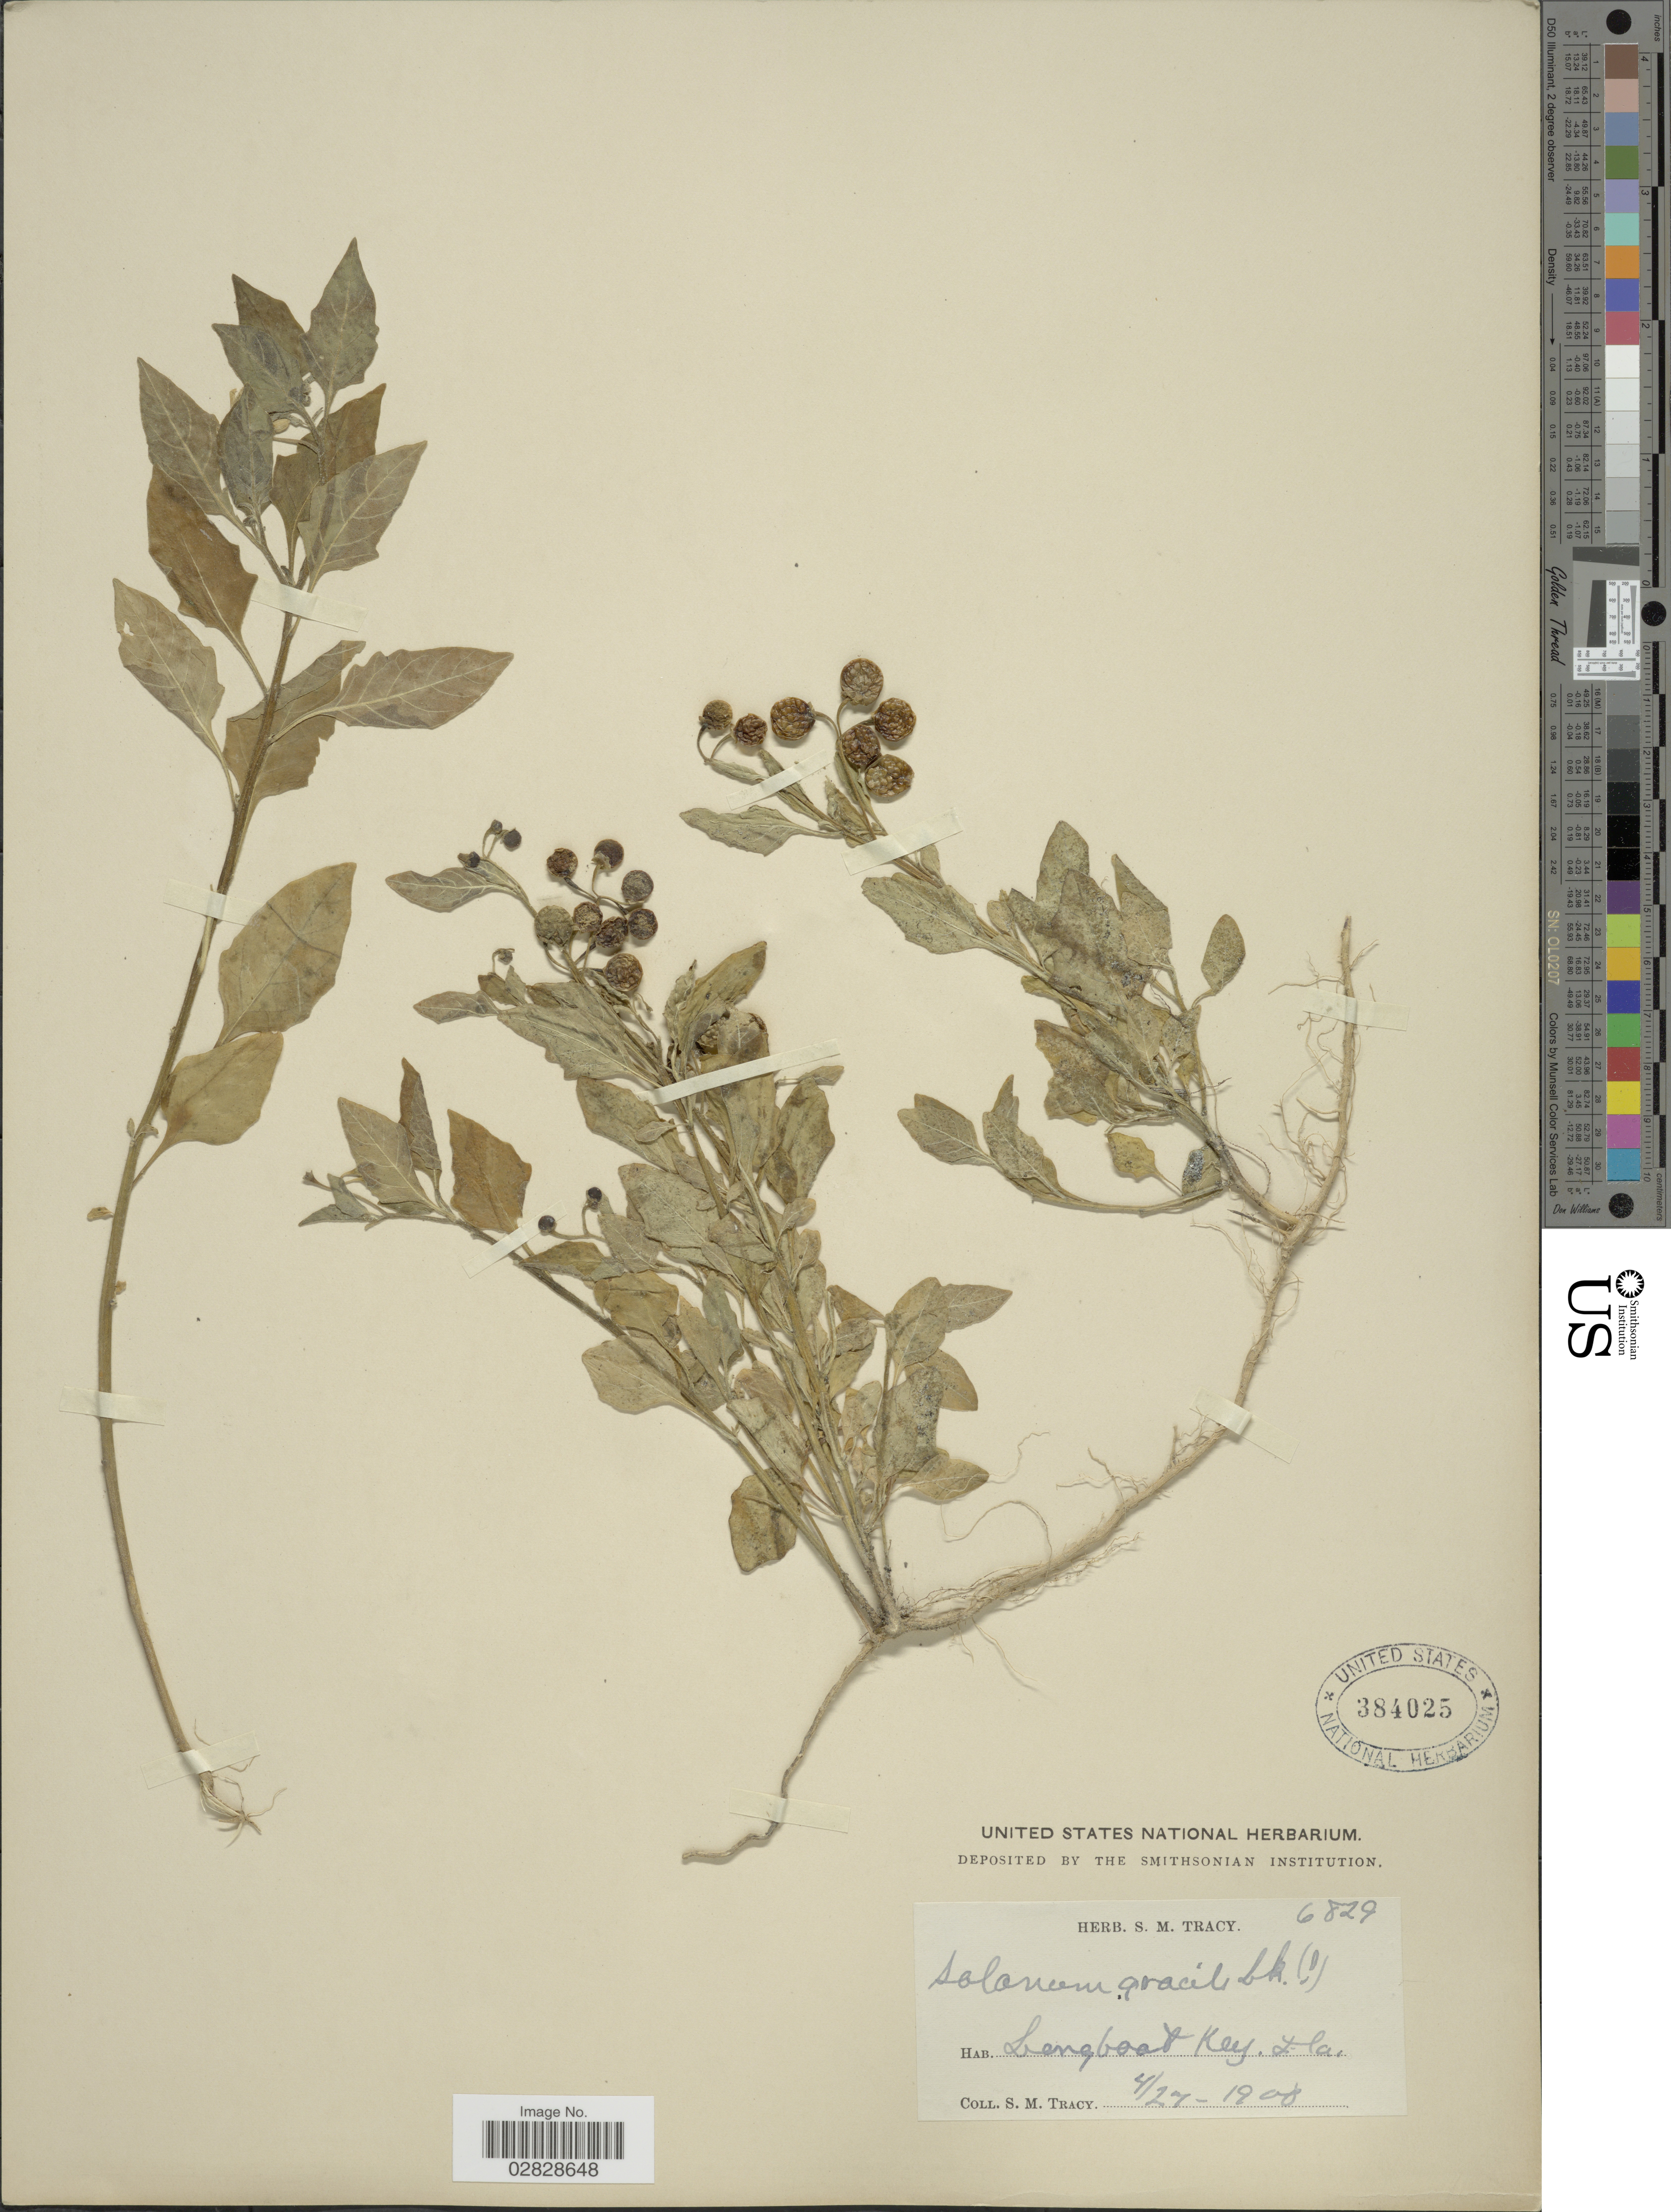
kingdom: Plantae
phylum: Tracheophyta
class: Magnoliopsida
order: Solanales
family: Solanaceae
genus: Solanum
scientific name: Solanum gracile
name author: Link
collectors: S. M. Tracy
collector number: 6829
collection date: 1908-04-27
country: United States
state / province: Florida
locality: Longboat Key.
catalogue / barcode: US 384025